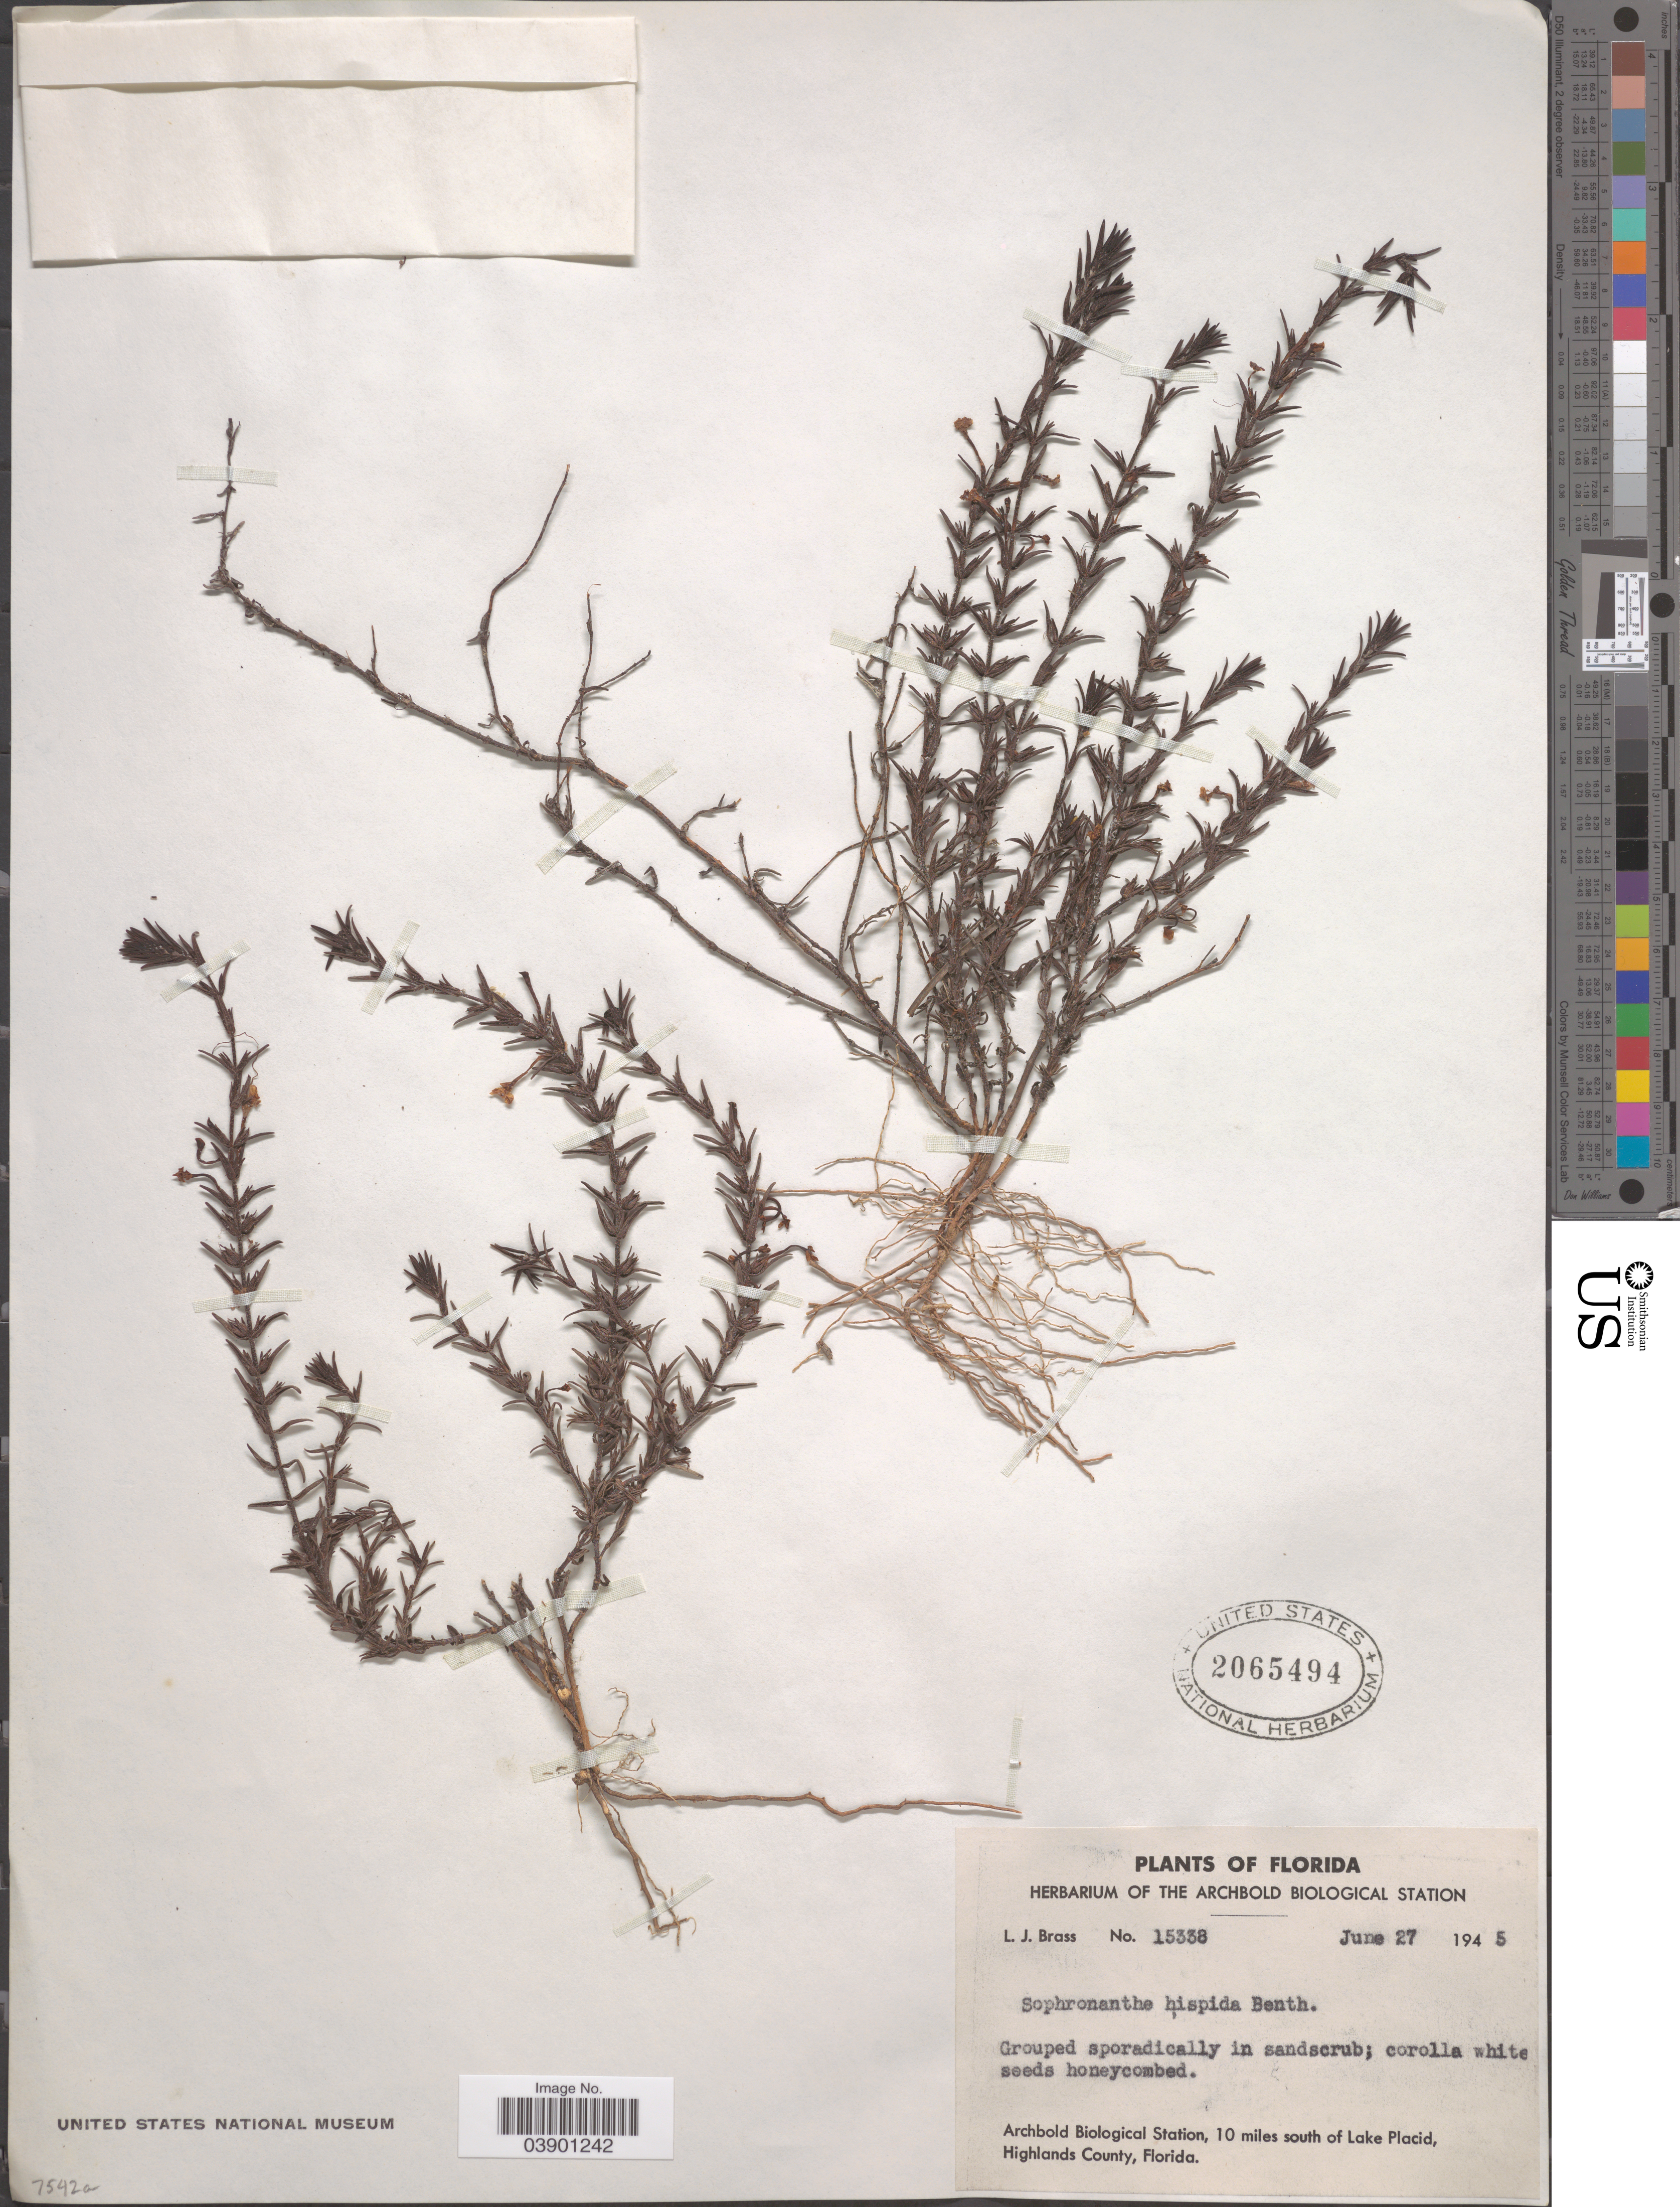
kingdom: Plantae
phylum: Tracheophyta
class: Magnoliopsida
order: Lamiales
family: Plantaginaceae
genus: Sophronanthe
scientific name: Sophronanthe hispida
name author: Benth. ex Lindl.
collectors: L. J. Brass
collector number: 15338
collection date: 1945-06-27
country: United States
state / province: Florida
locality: Archbold Biological Station, 10 miles south of Lake Placid, Highlands County.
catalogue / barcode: US 2065494